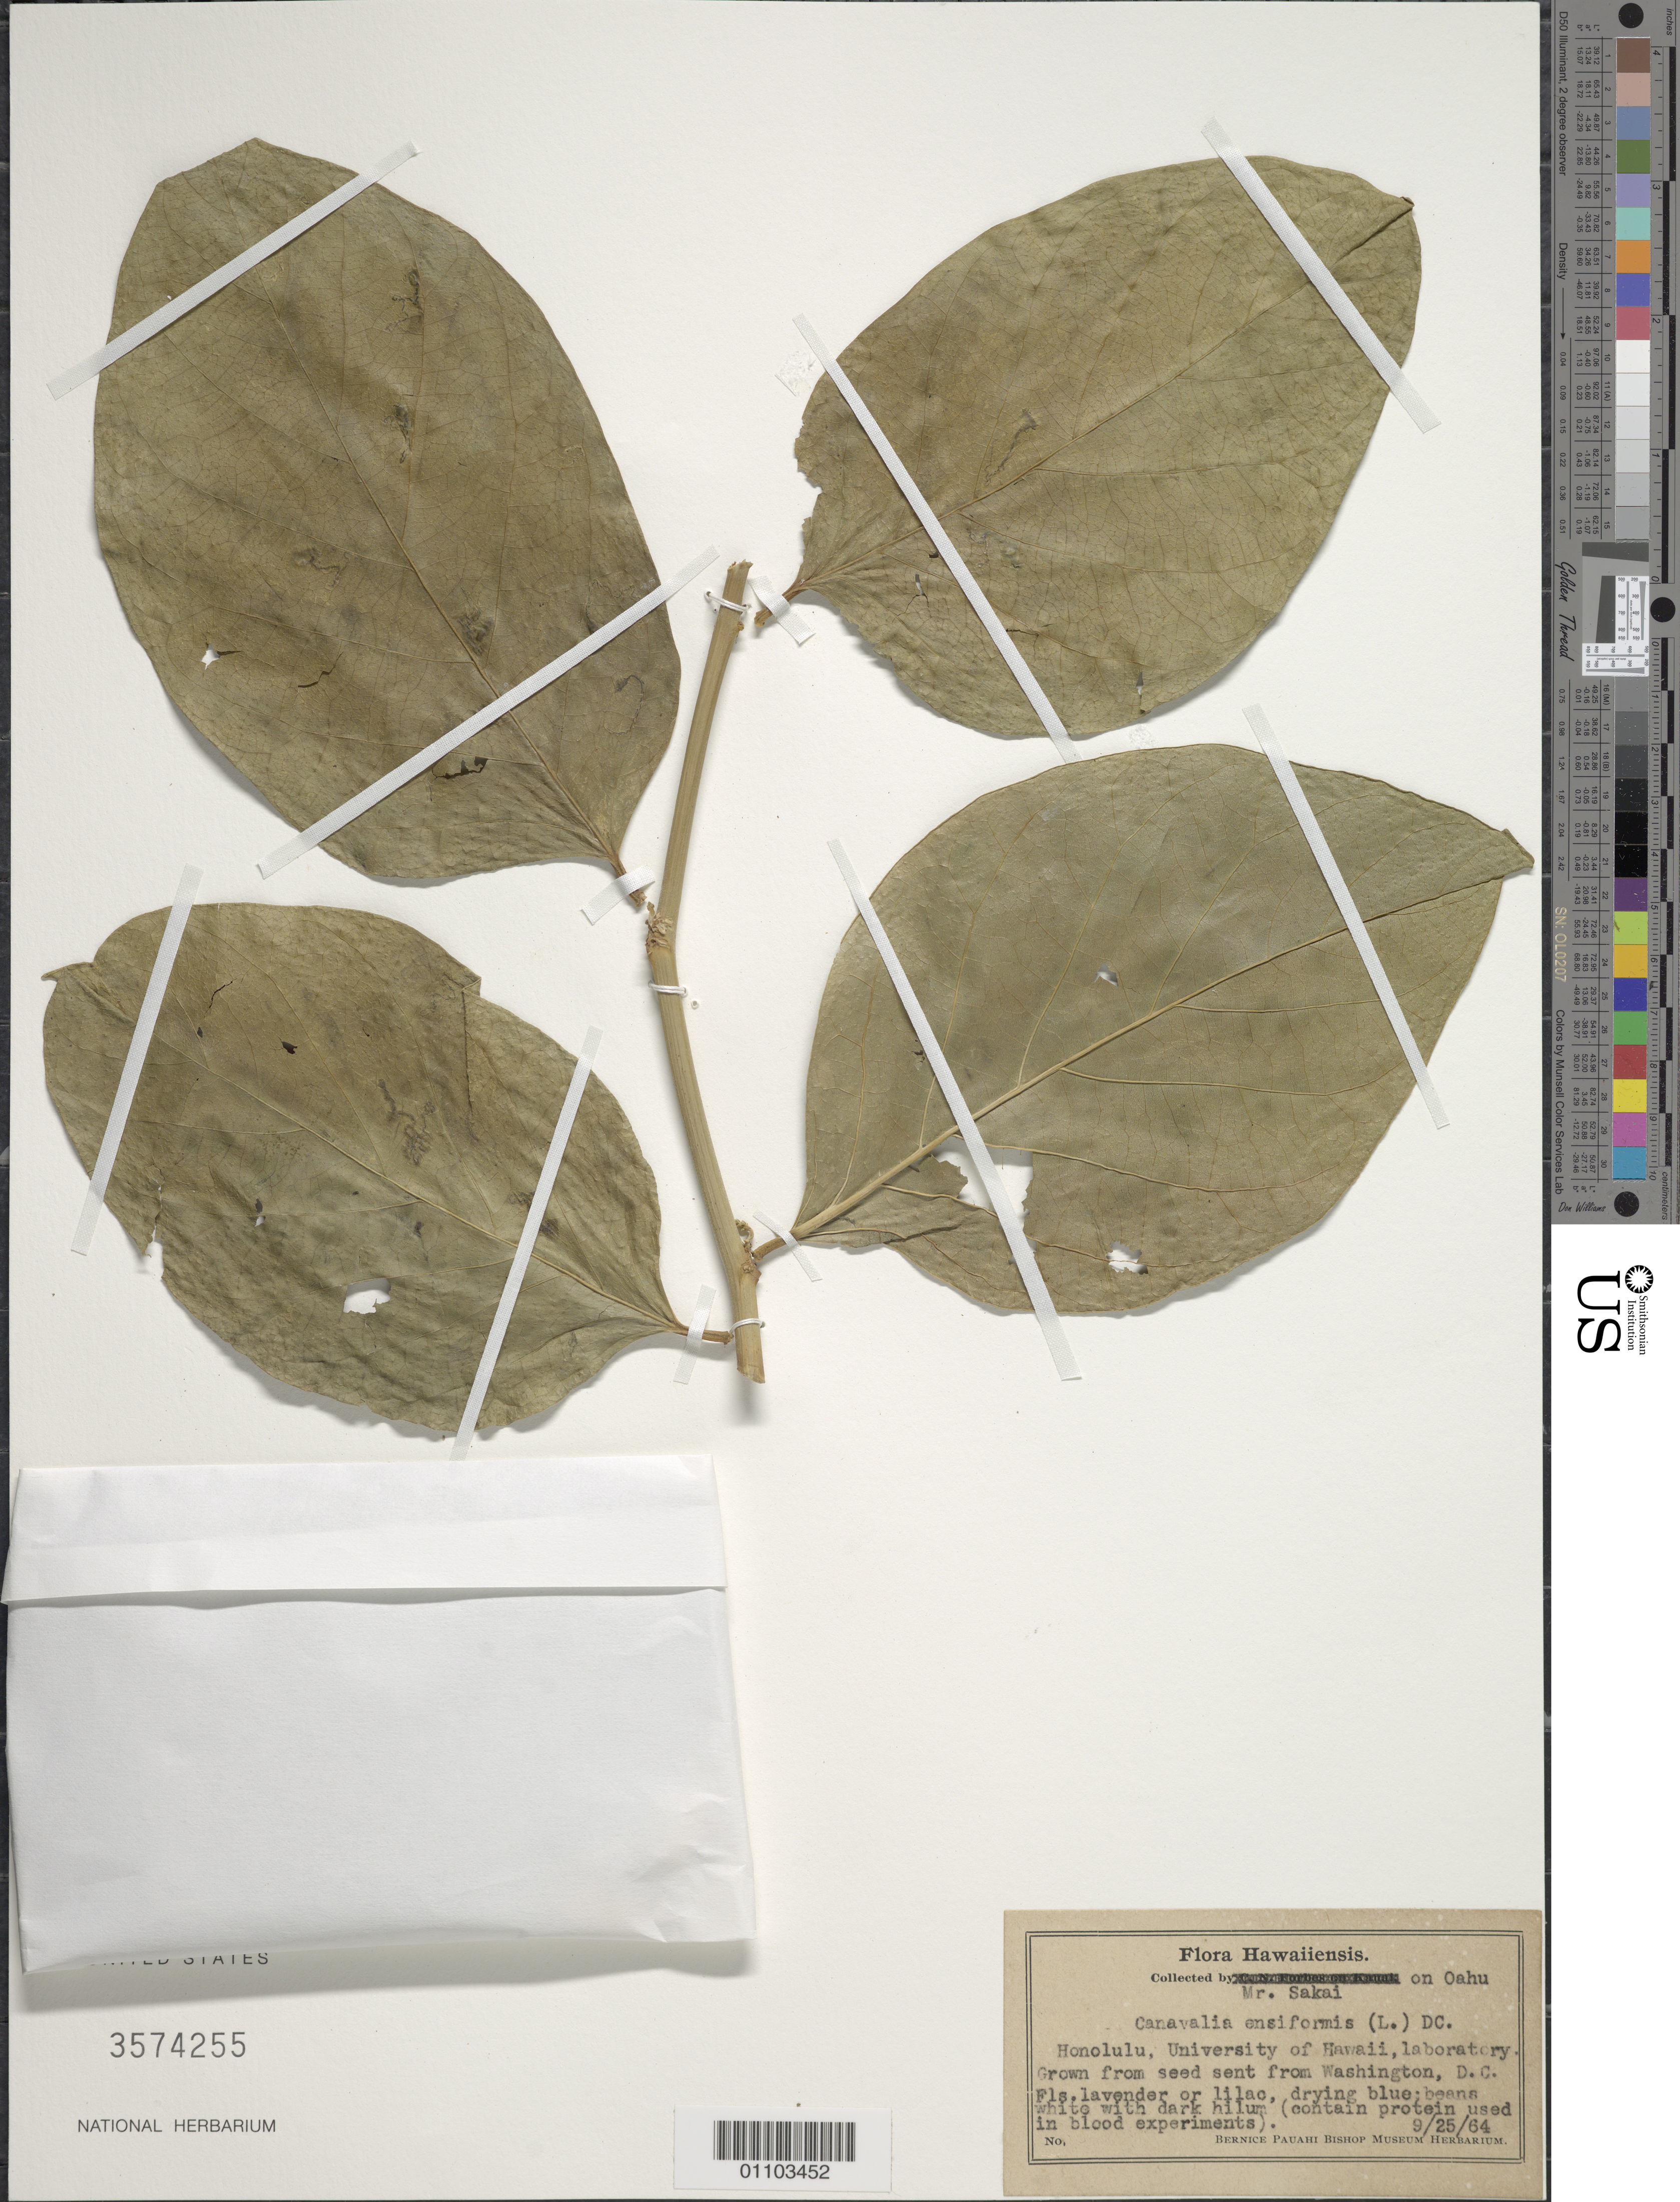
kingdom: Plantae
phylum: Tracheophyta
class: Magnoliopsida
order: Fabales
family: Fabaceae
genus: Canavalia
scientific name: Canavalia ensiformis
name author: (L.) DC.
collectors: Sakai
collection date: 1964-09-25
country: United States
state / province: Hawaii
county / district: Honolulu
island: Oahu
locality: Honolulu, University of Hawaii, laboratory. Grown from seed sent from Washington, DC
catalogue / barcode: US 3574255